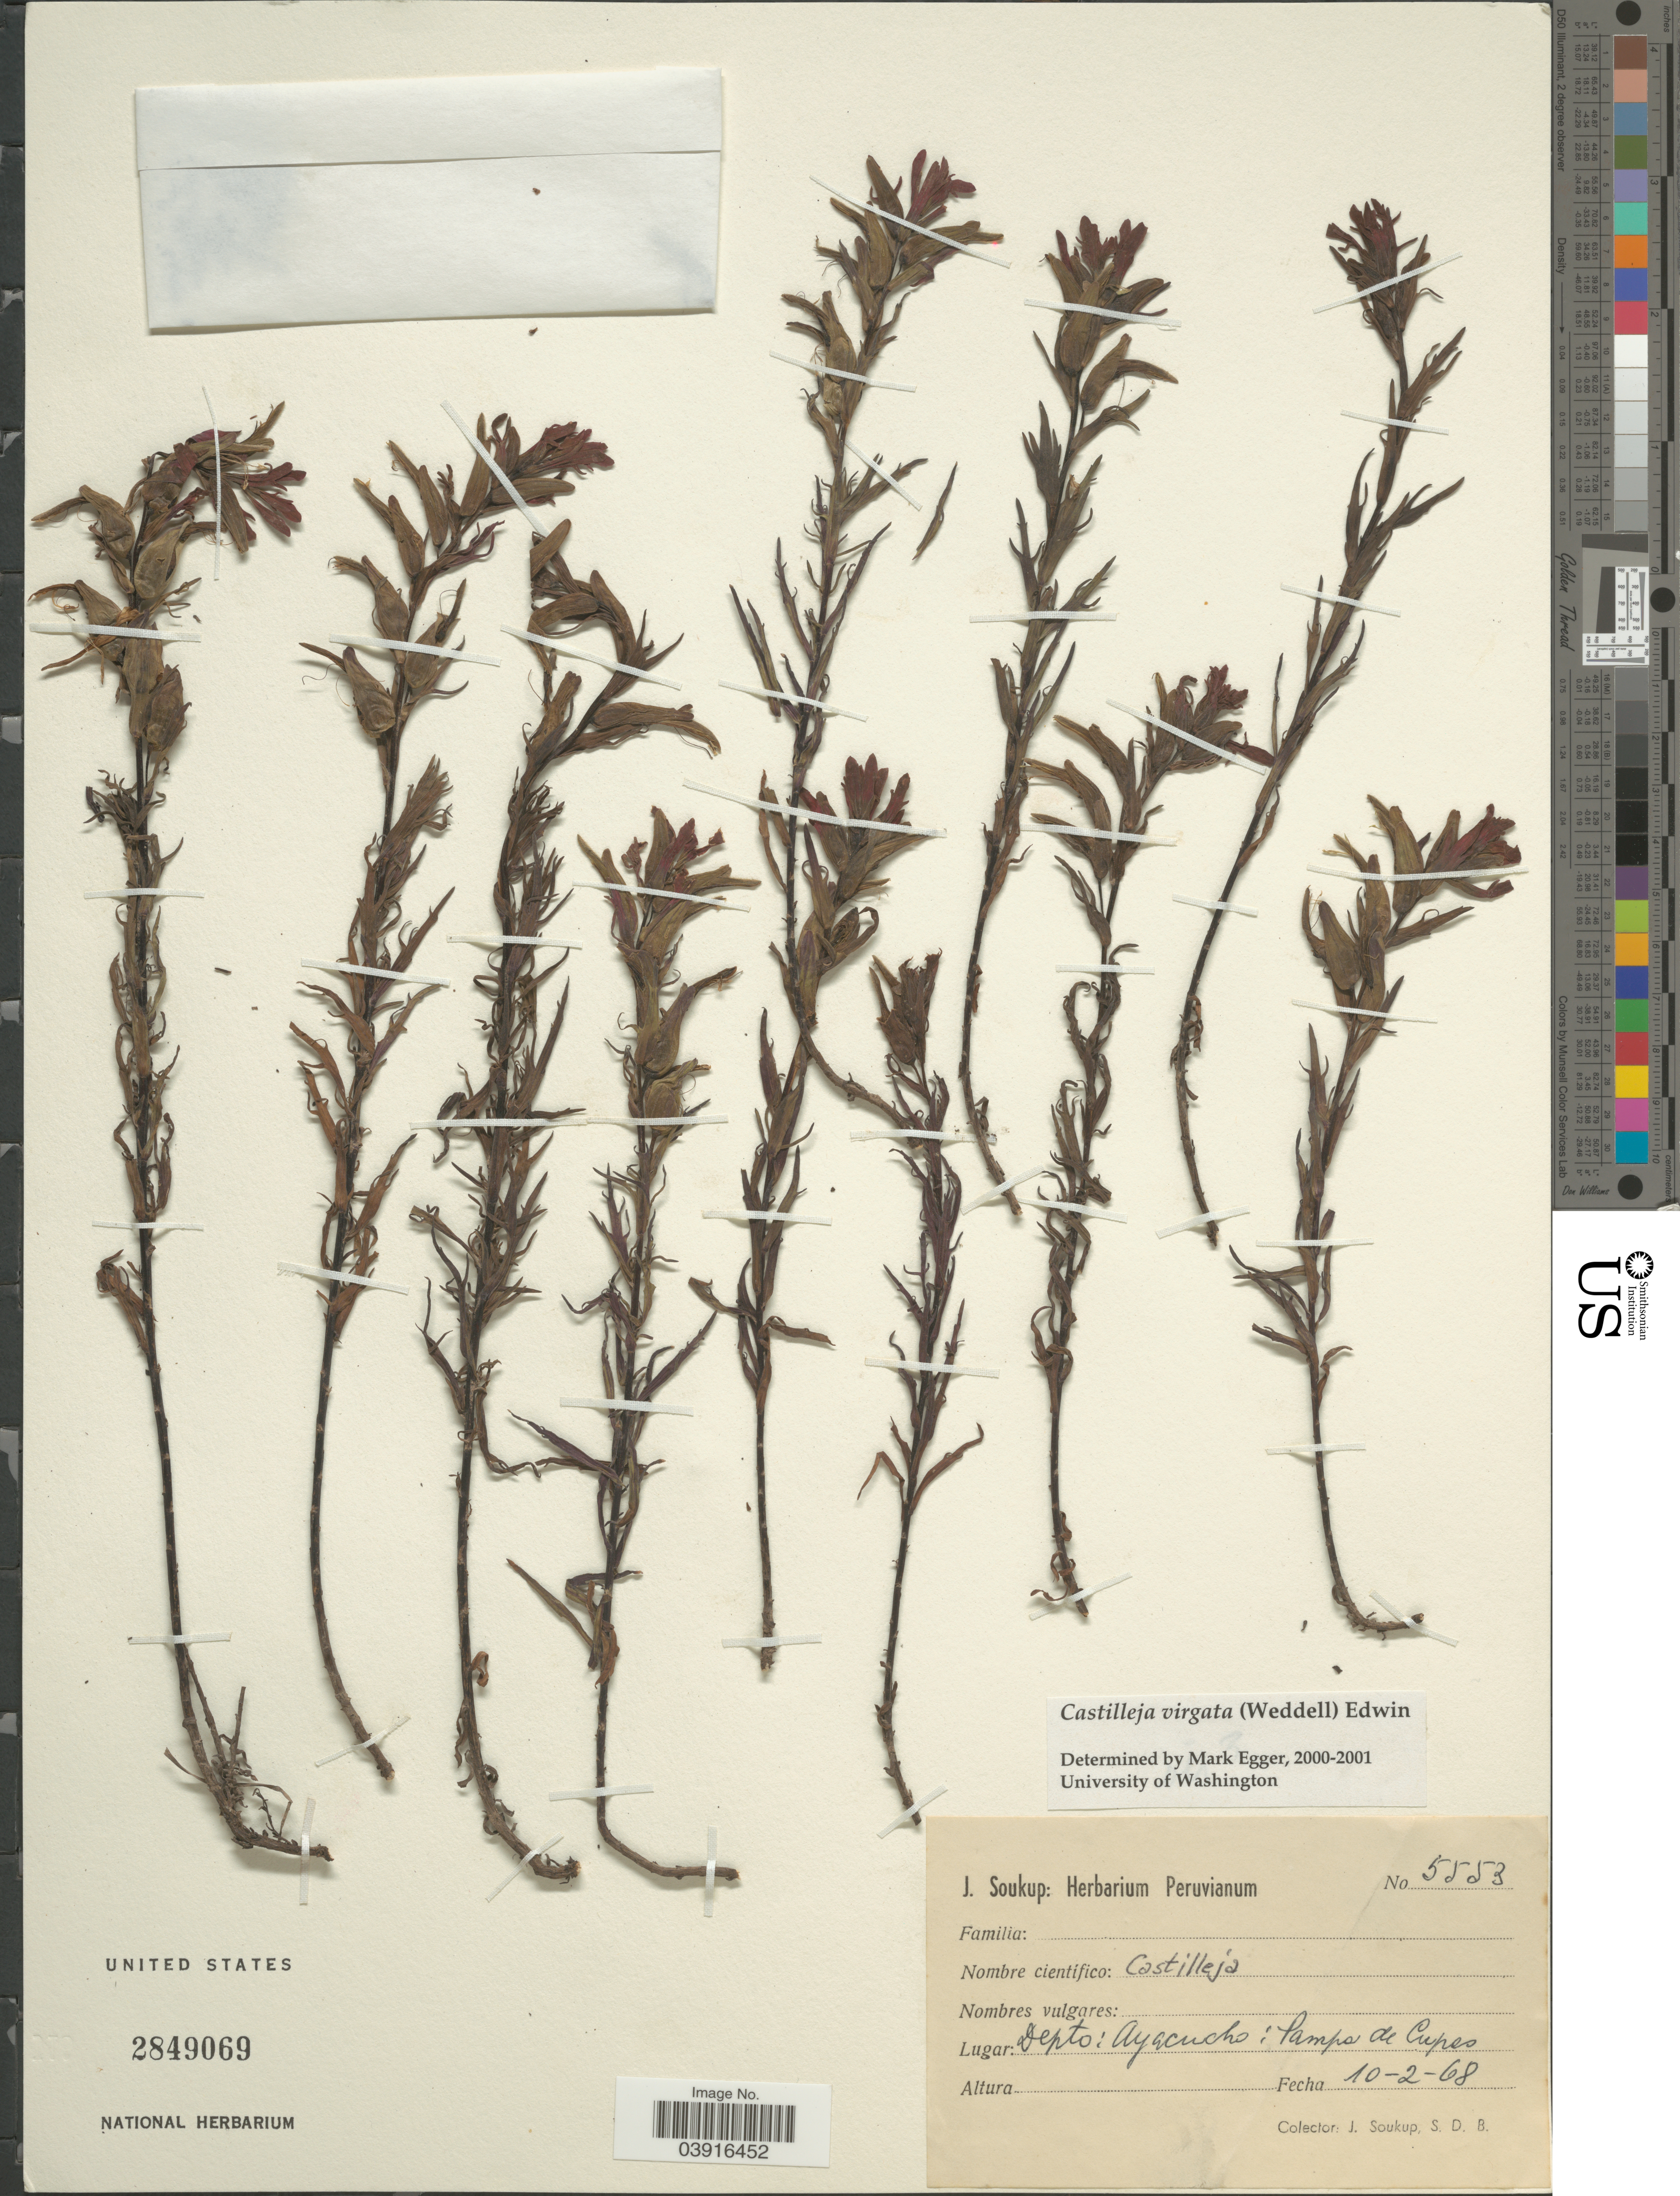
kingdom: Plantae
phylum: Tracheophyta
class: Magnoliopsida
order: Lamiales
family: Orobanchaceae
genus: Castilleja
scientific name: Castilleja virgata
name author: (Wedd.) Edwin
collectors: J. Soukup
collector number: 5553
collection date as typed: Transcribed d/m/y: 10/2/68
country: Peru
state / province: Ayacucho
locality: Depto: Ayacucho: Pampas [interpreted] de Cupes.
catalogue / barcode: US 2849069